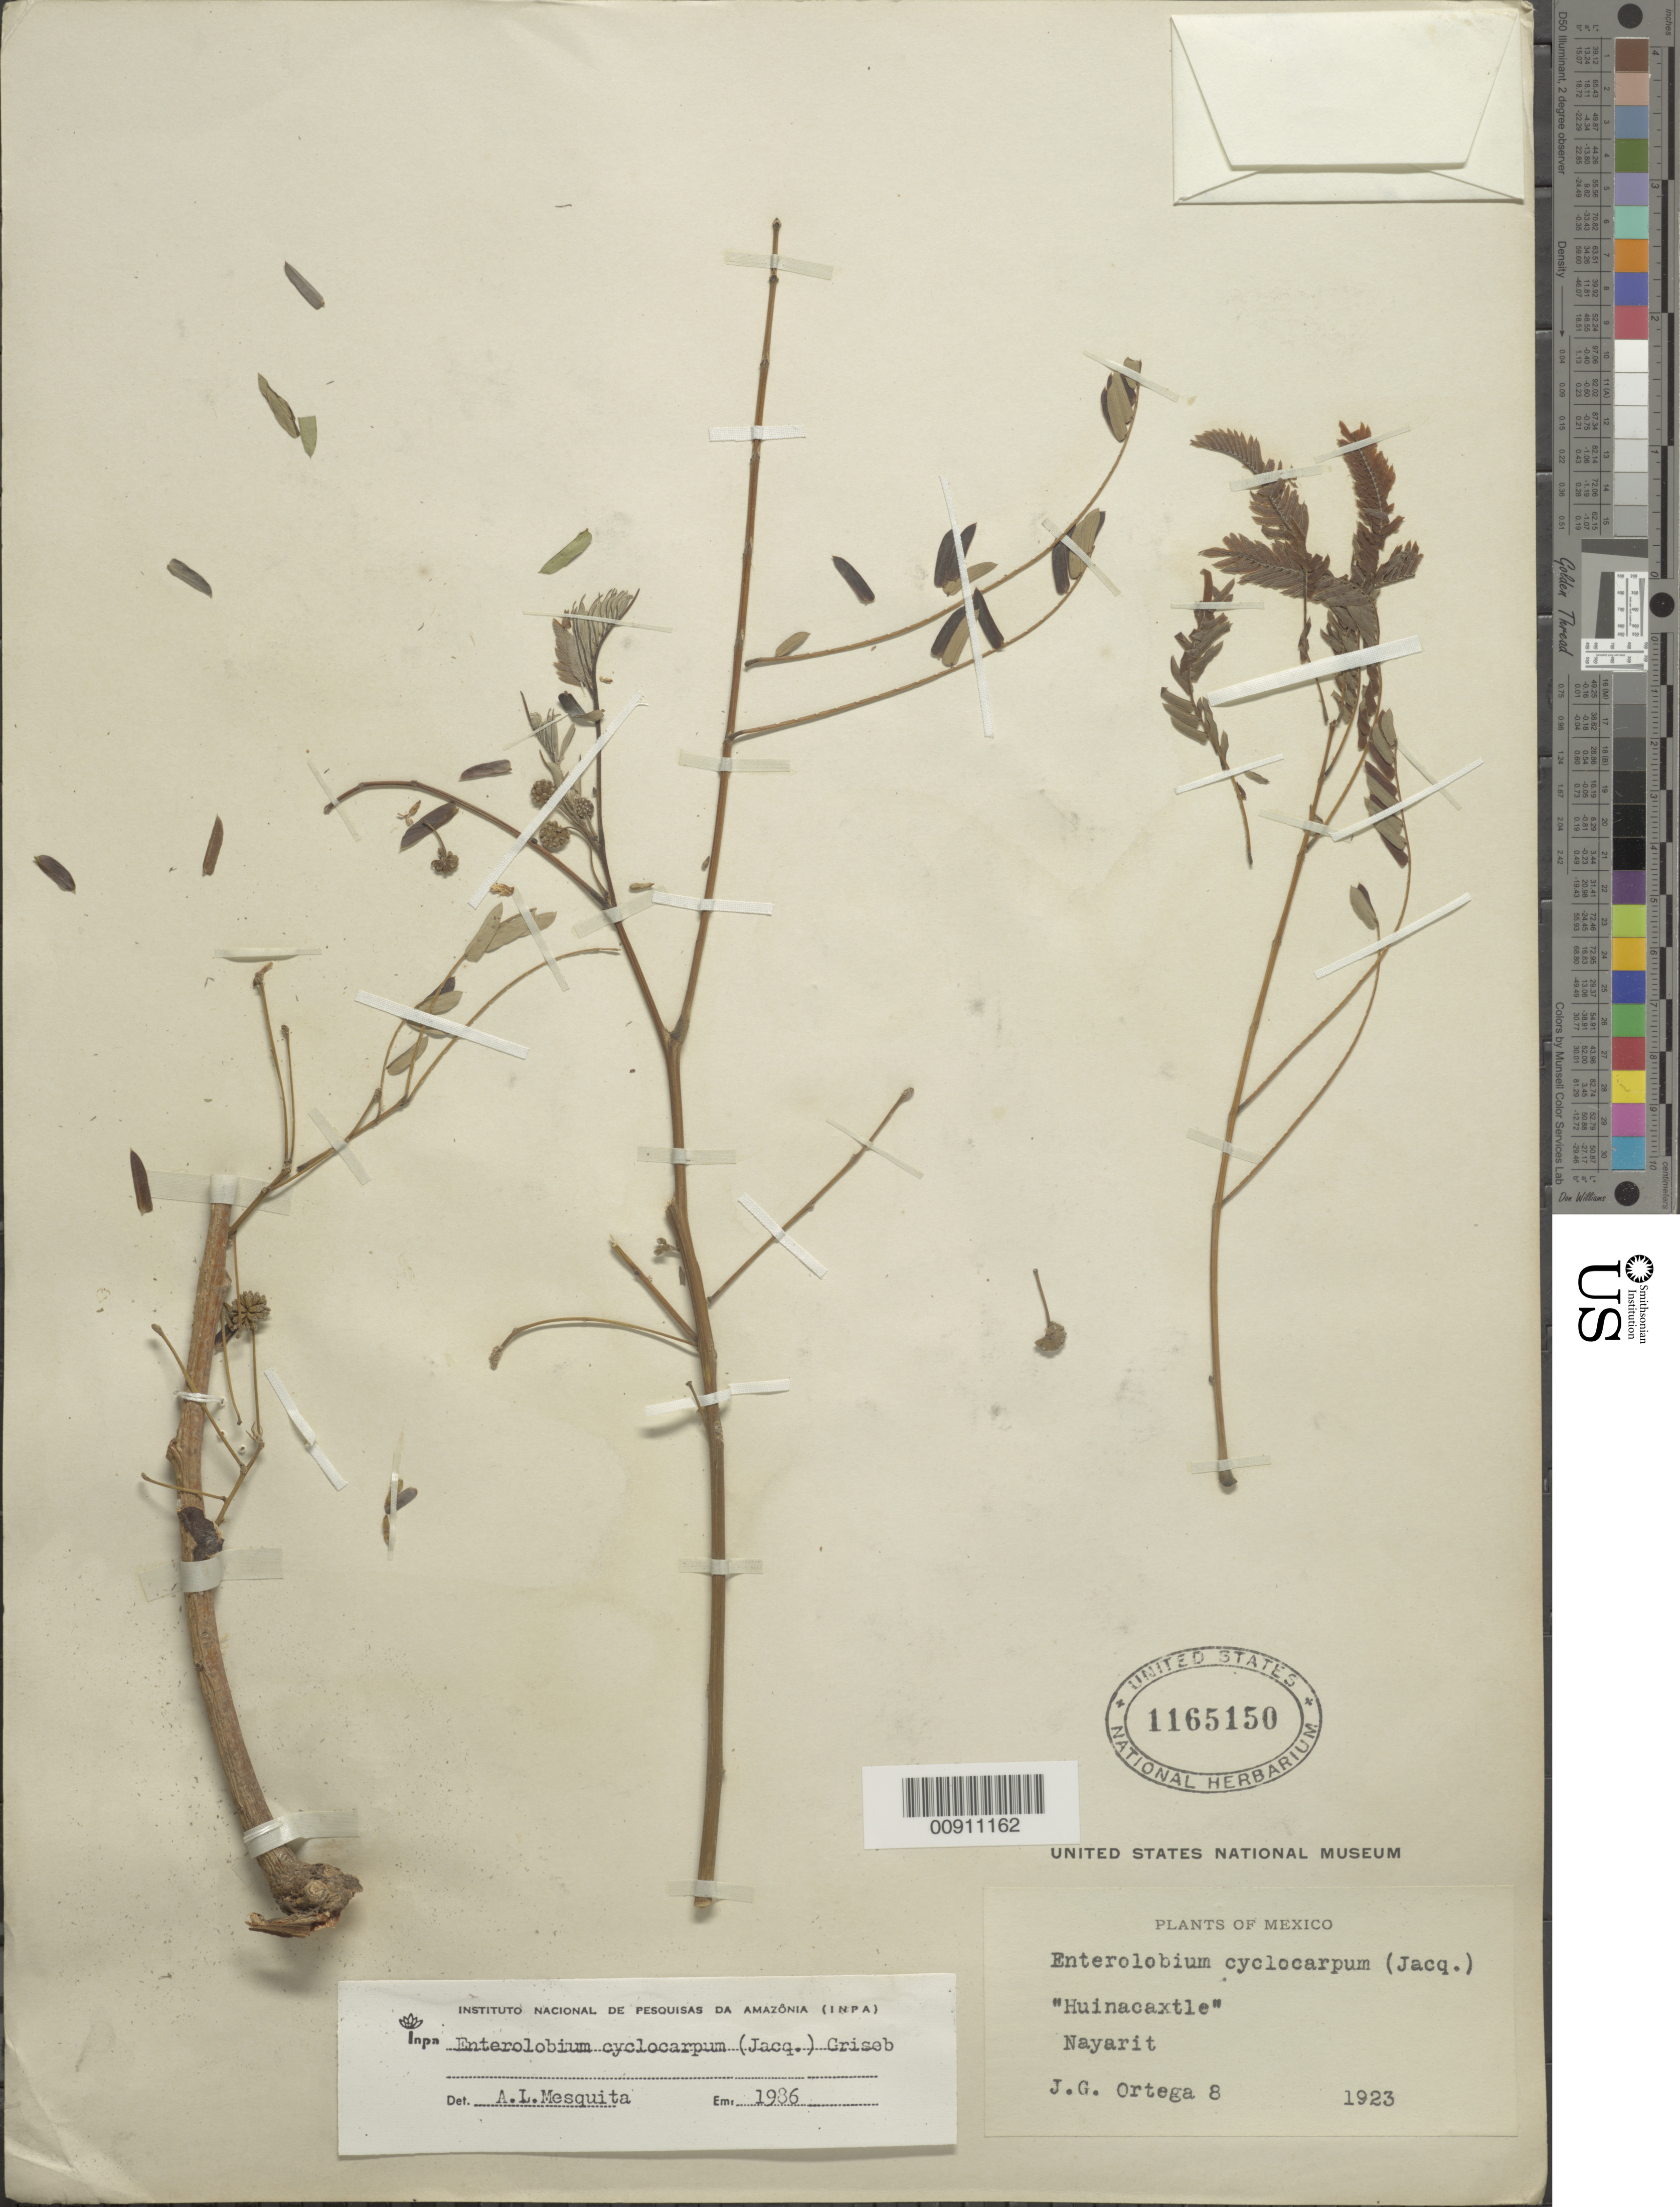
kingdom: Plantae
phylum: Tracheophyta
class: Magnoliopsida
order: Fabales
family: Fabaceae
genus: Enterolobium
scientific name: Enterolobium cyclocarpum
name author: (Jacq.) Griseb.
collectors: J. Ortega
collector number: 8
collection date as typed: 1923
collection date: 1923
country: Mexico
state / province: Nayarit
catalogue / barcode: US 1165150